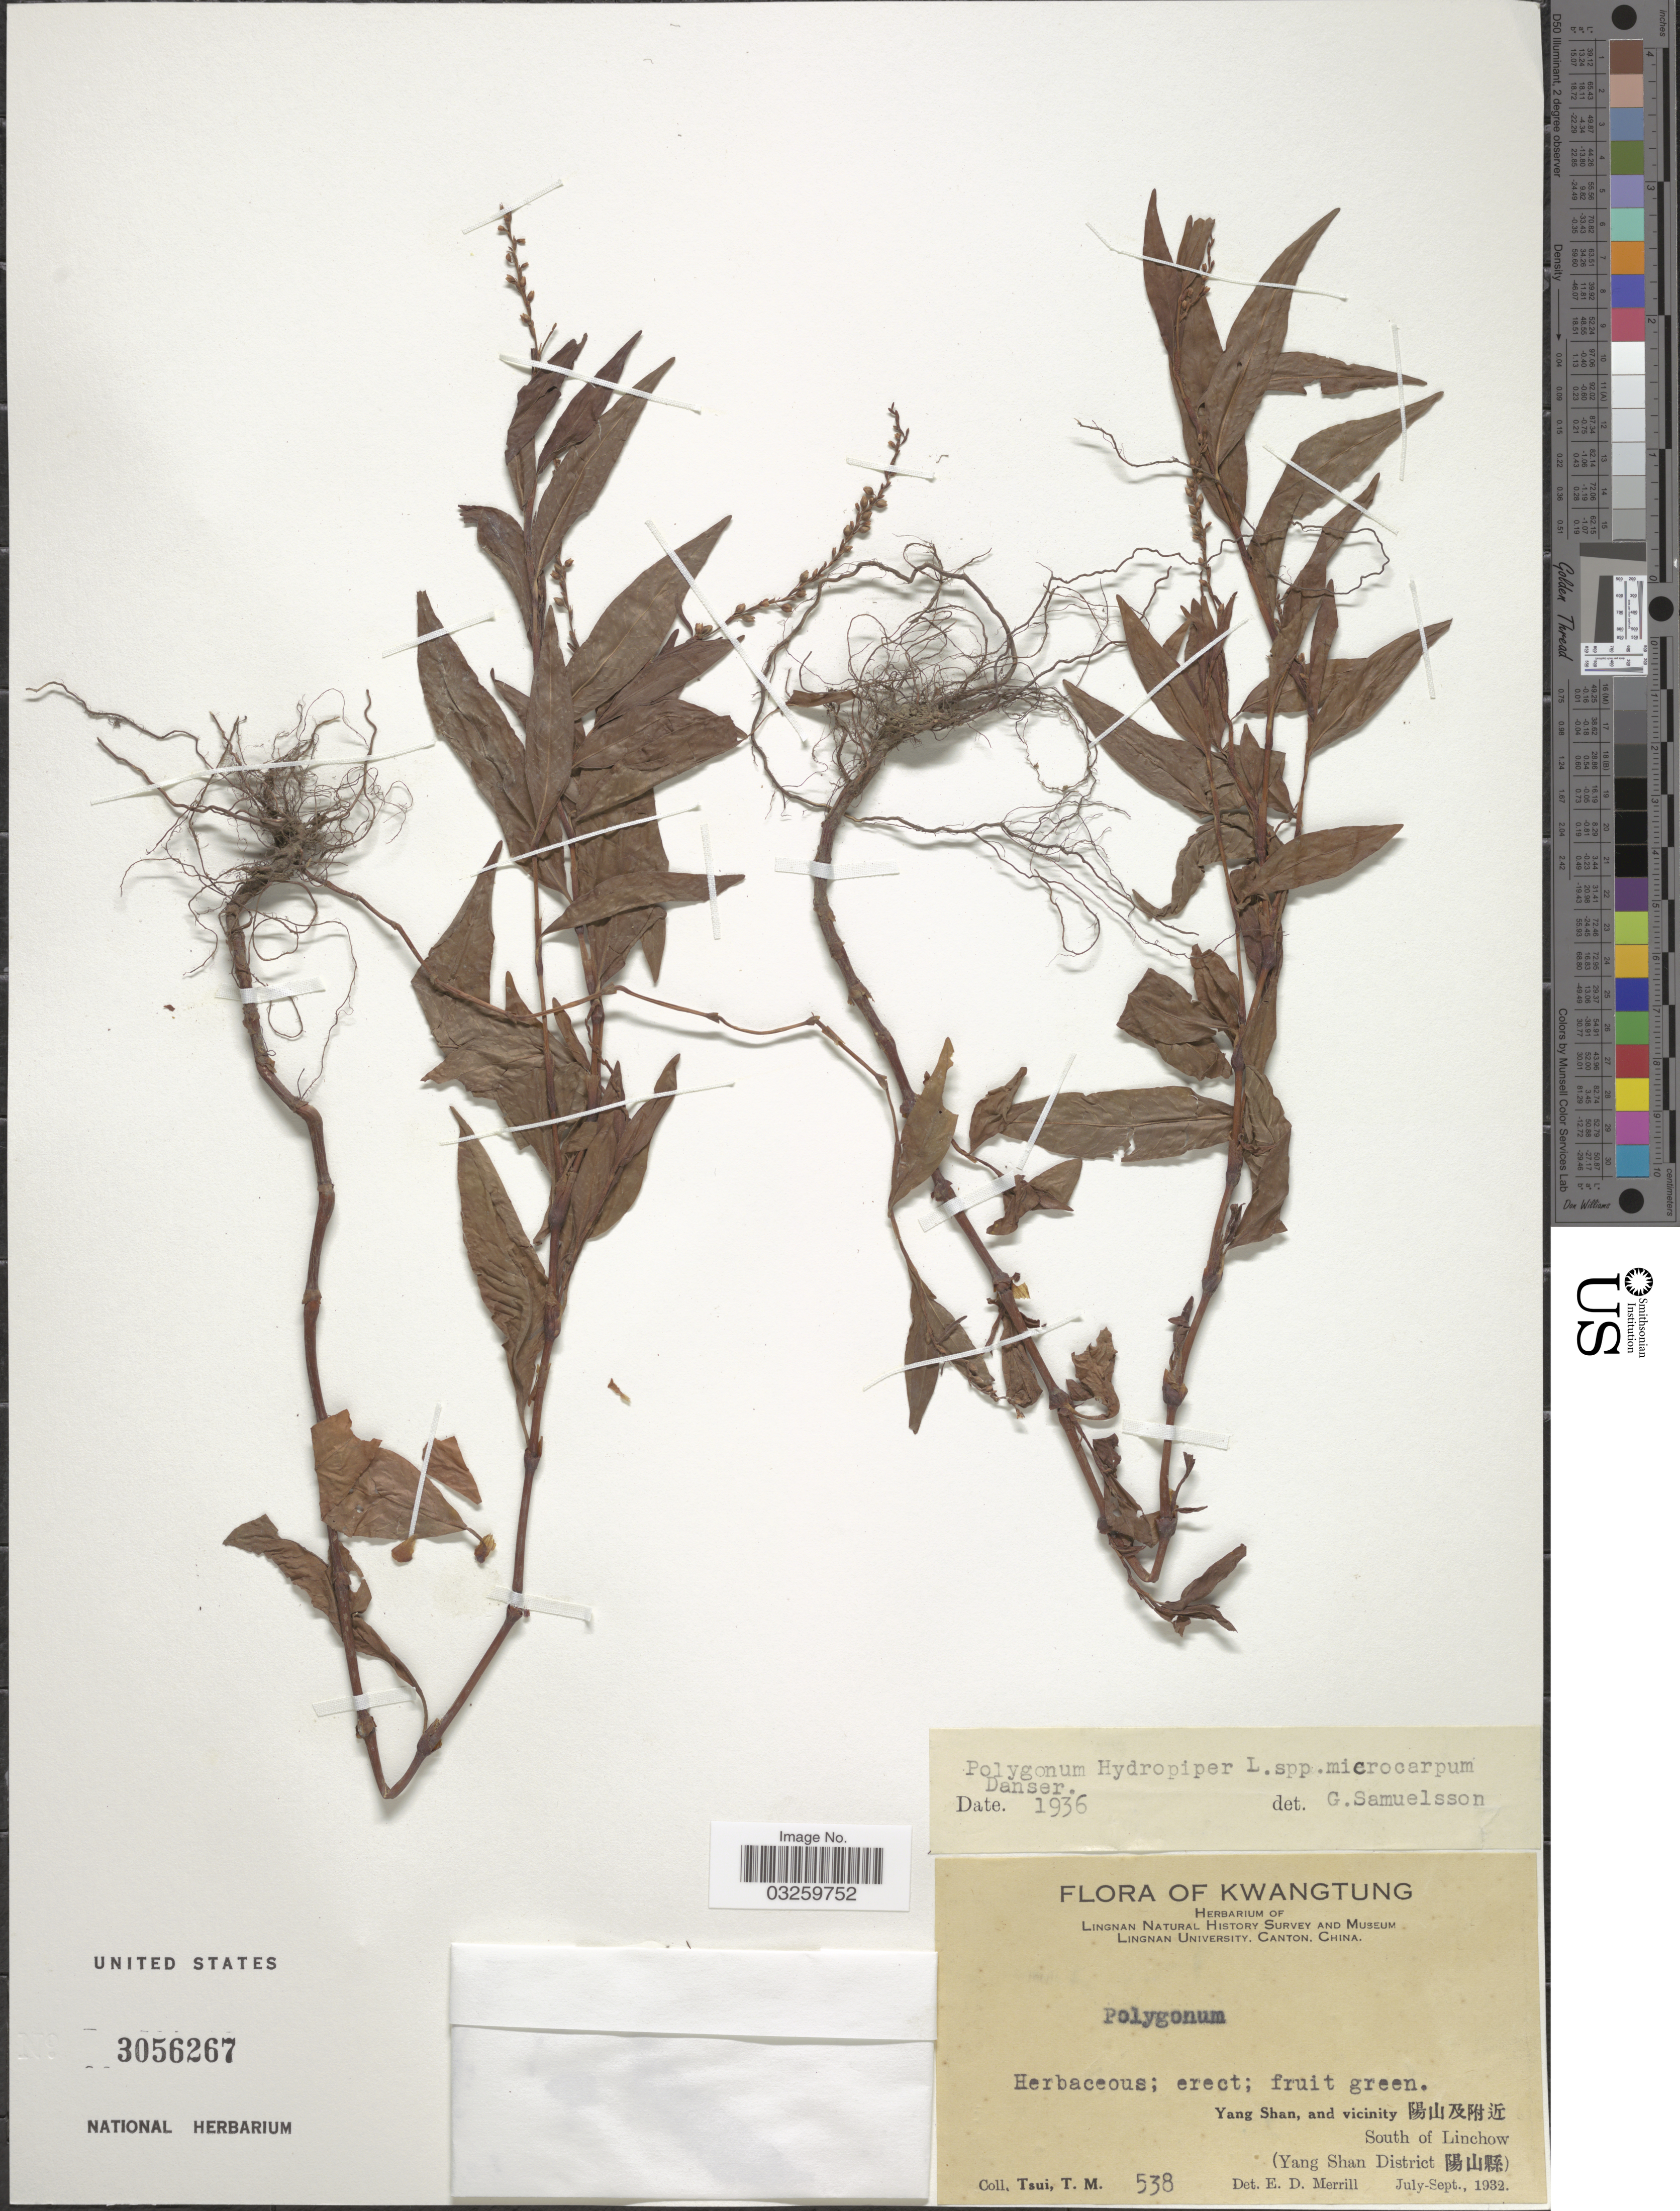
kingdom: Plantae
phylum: Tracheophyta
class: Magnoliopsida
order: Caryophyllales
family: Polygonaceae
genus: Polygonum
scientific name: Polygonum sp.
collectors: T. Tsui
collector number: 538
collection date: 1932-07/1932-09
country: China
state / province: Guangdong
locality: Kwangtung. Yang Shan, and vicinity X. South of Linchow. (Yang Shan District X).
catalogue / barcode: US 3056267